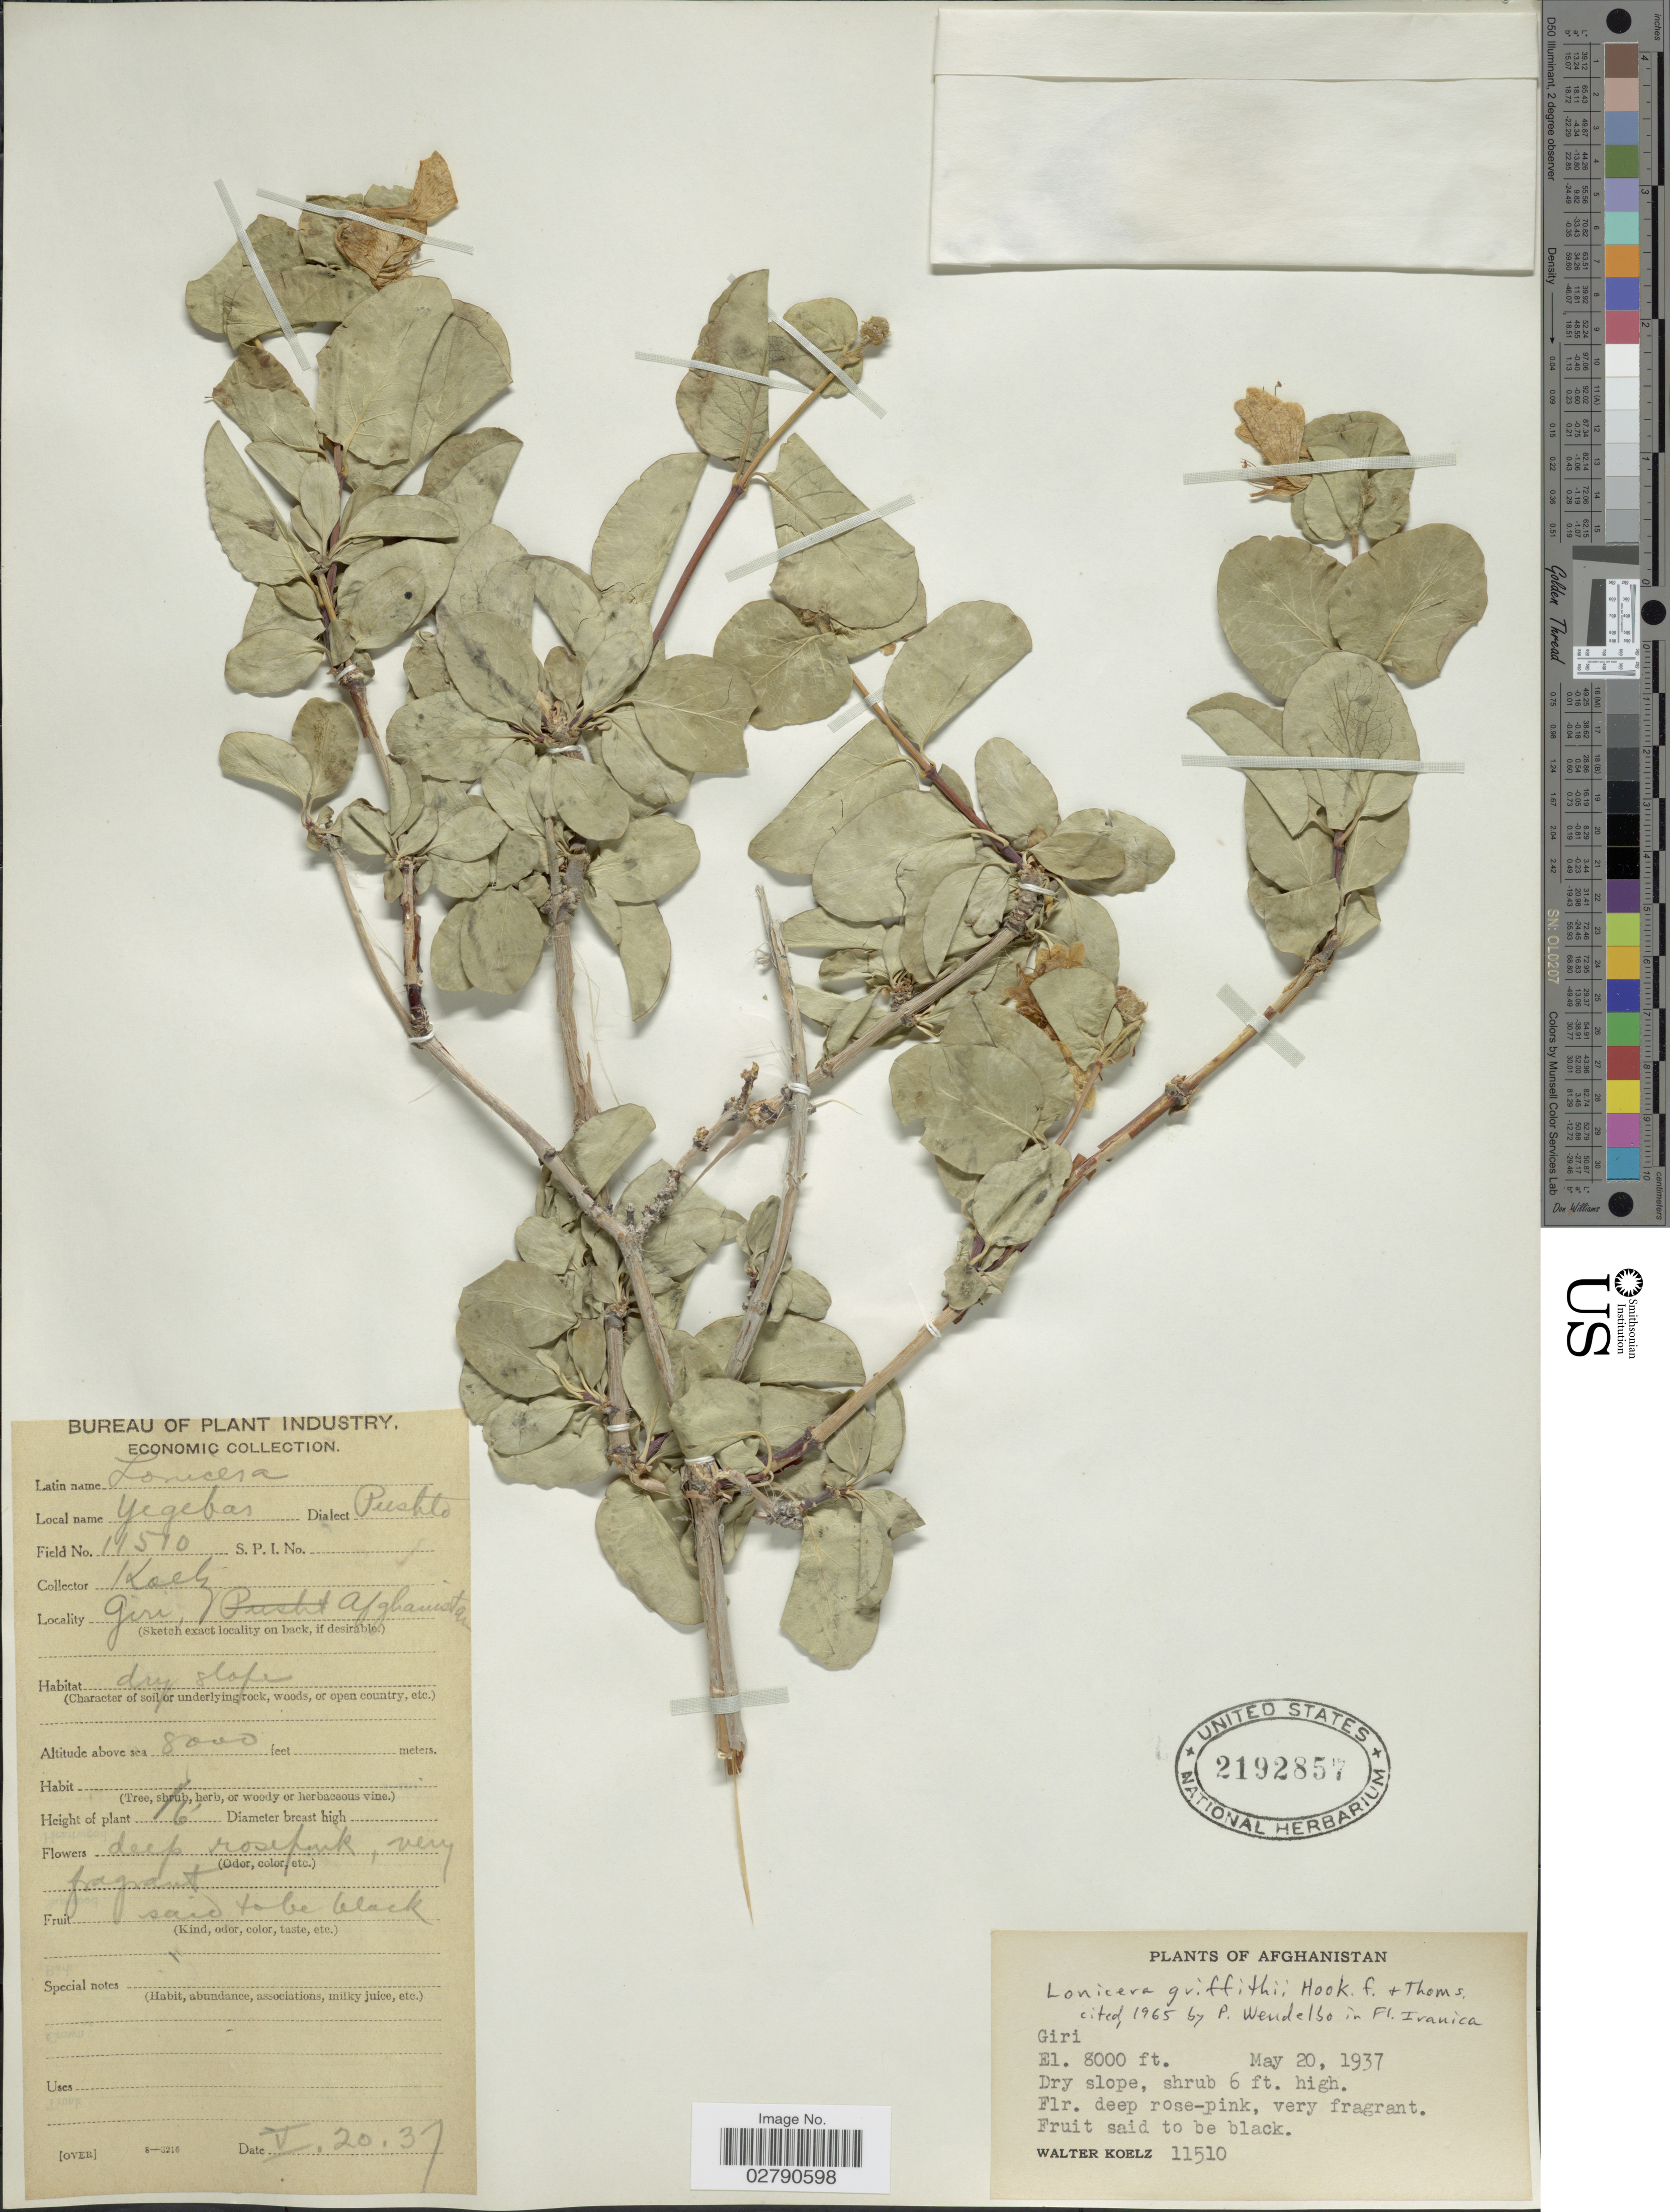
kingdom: Plantae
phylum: Tracheophyta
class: Magnoliopsida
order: Dipsacales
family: Caprifoliaceae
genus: Lonicera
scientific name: Lonicera griffithii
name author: Hook. f. & Thomson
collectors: W. N. Koelz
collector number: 11510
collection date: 1937-05-20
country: Afghanistan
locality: Giri.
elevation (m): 2438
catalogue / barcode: US 2192857